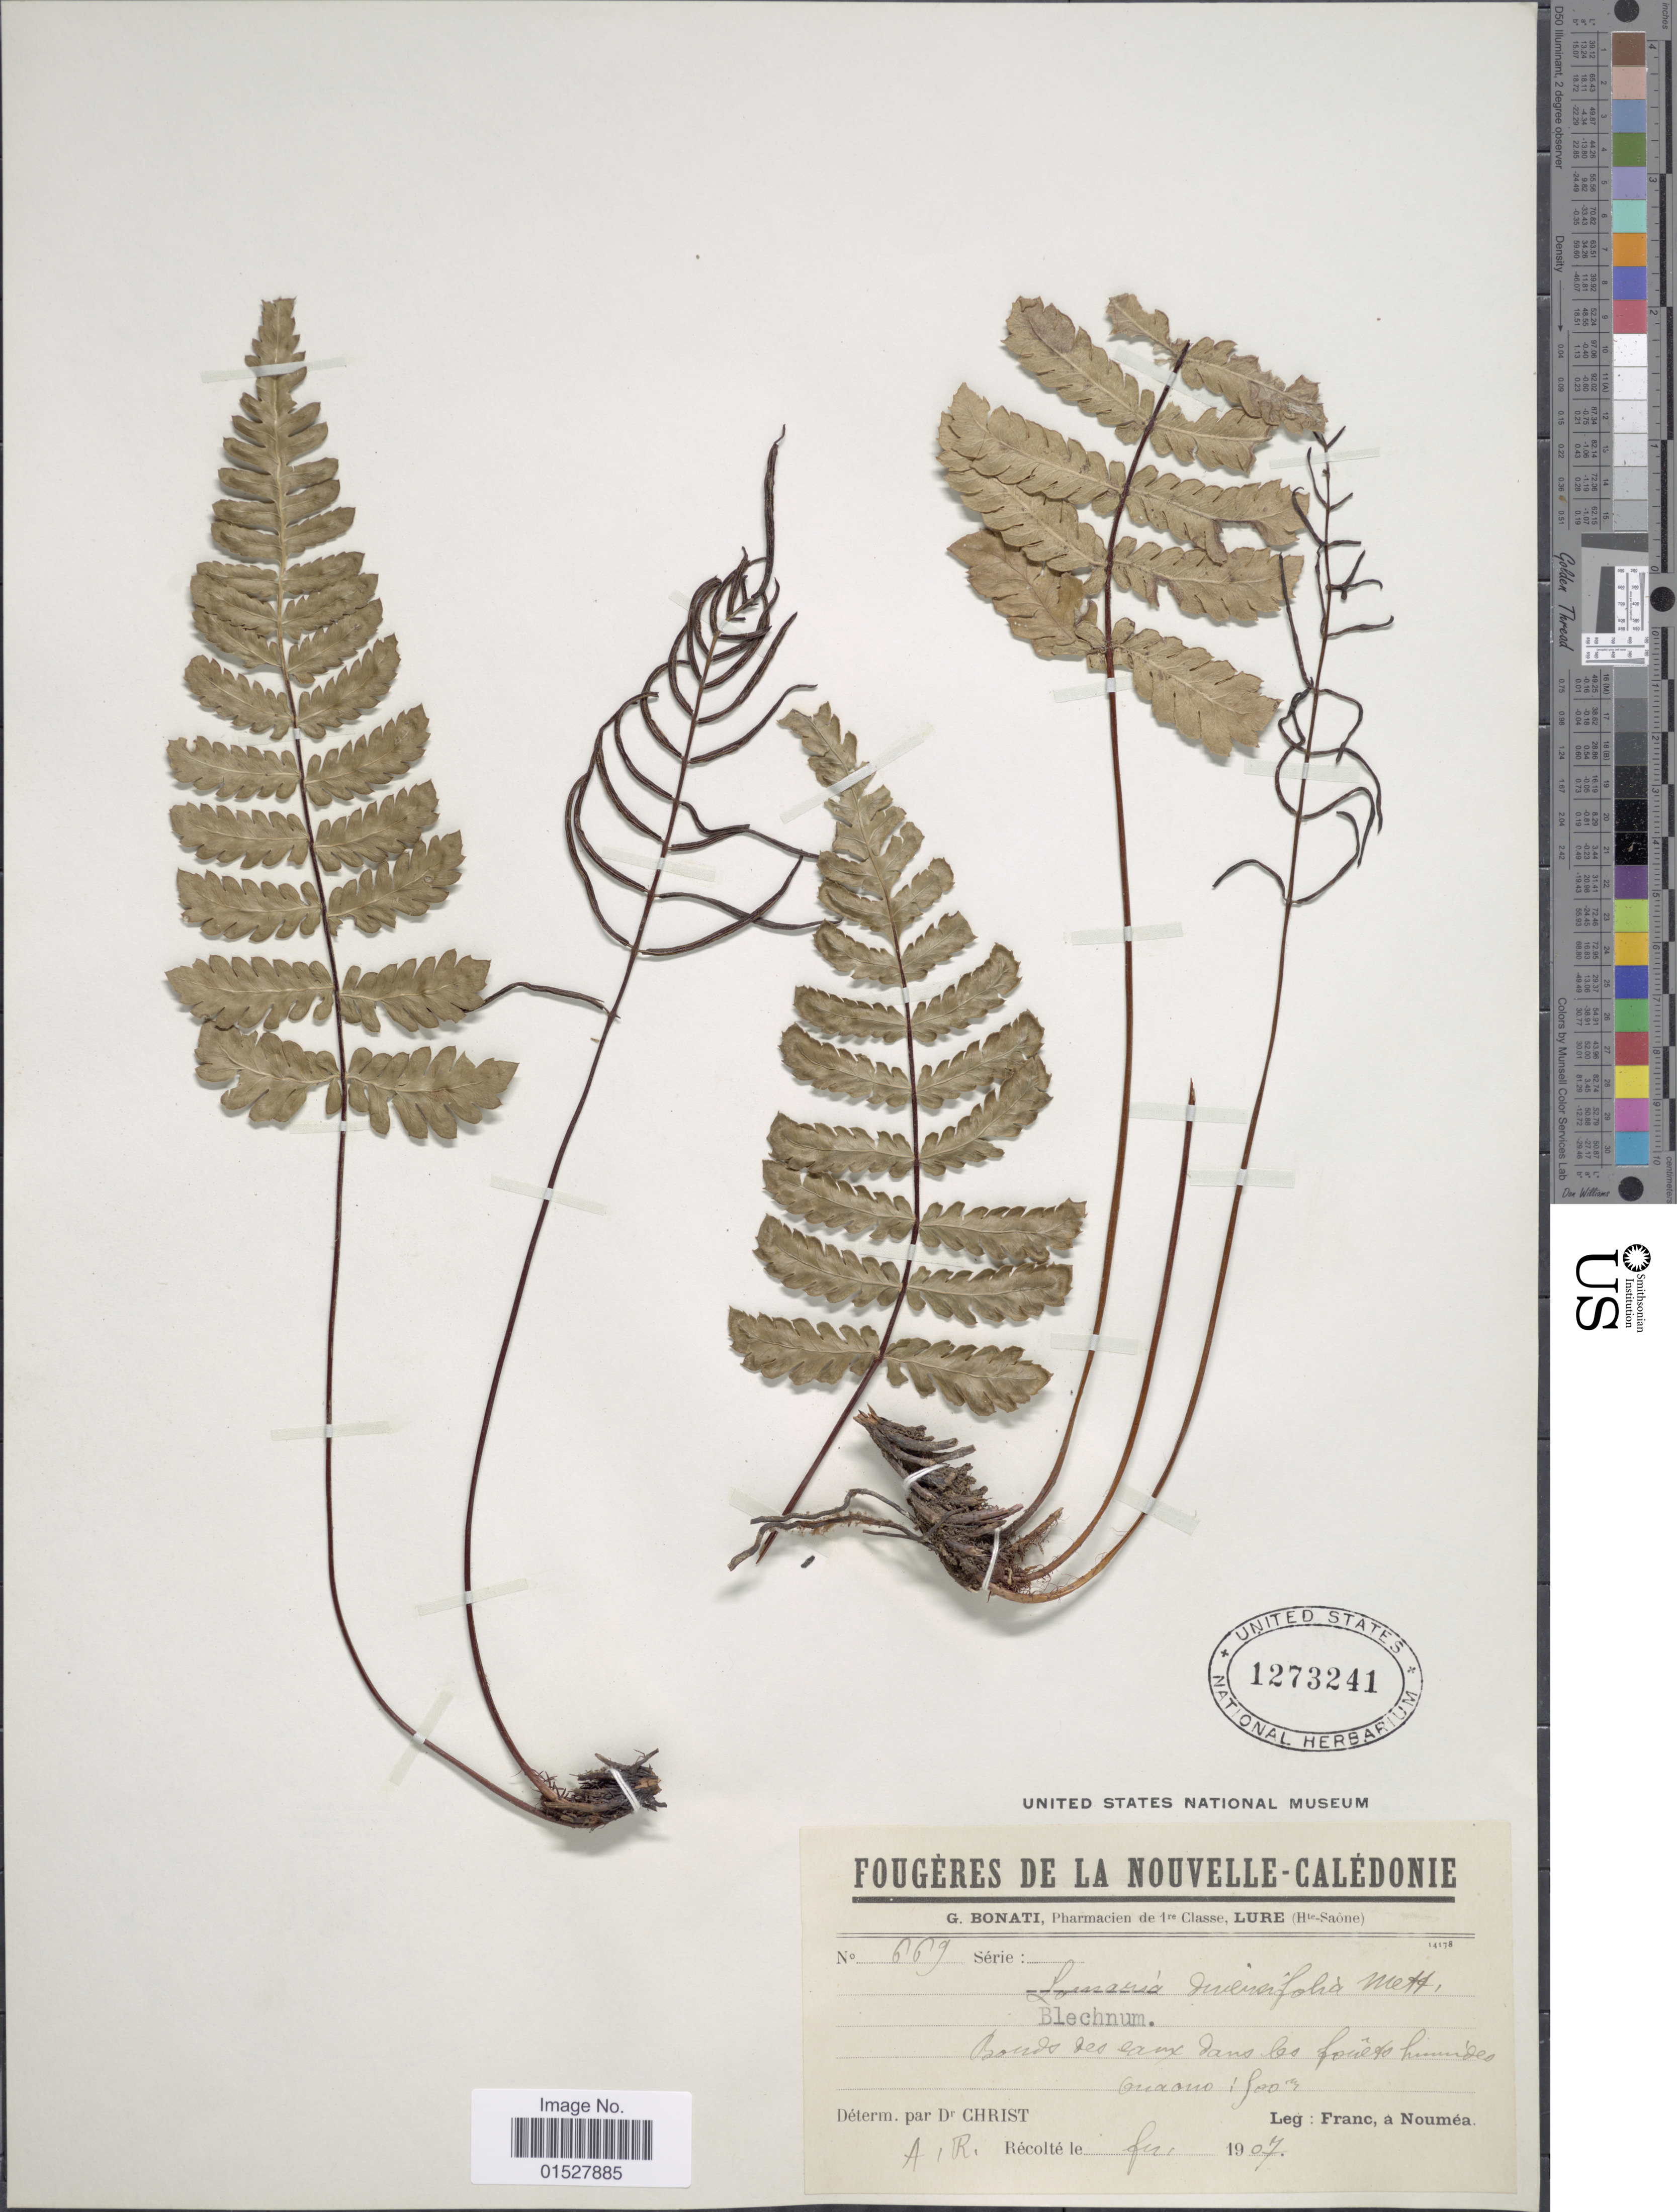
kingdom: Plantae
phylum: Tracheophyta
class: Polypodiopsida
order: Polypodiales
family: Blechnaceae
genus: Blechnum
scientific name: Blechnum diversifolium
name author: Mett.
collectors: Franc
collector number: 669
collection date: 1907-02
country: New Caledonia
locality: Bonds des eaux dans les forets humides Ouano .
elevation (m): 900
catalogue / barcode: US 1273241